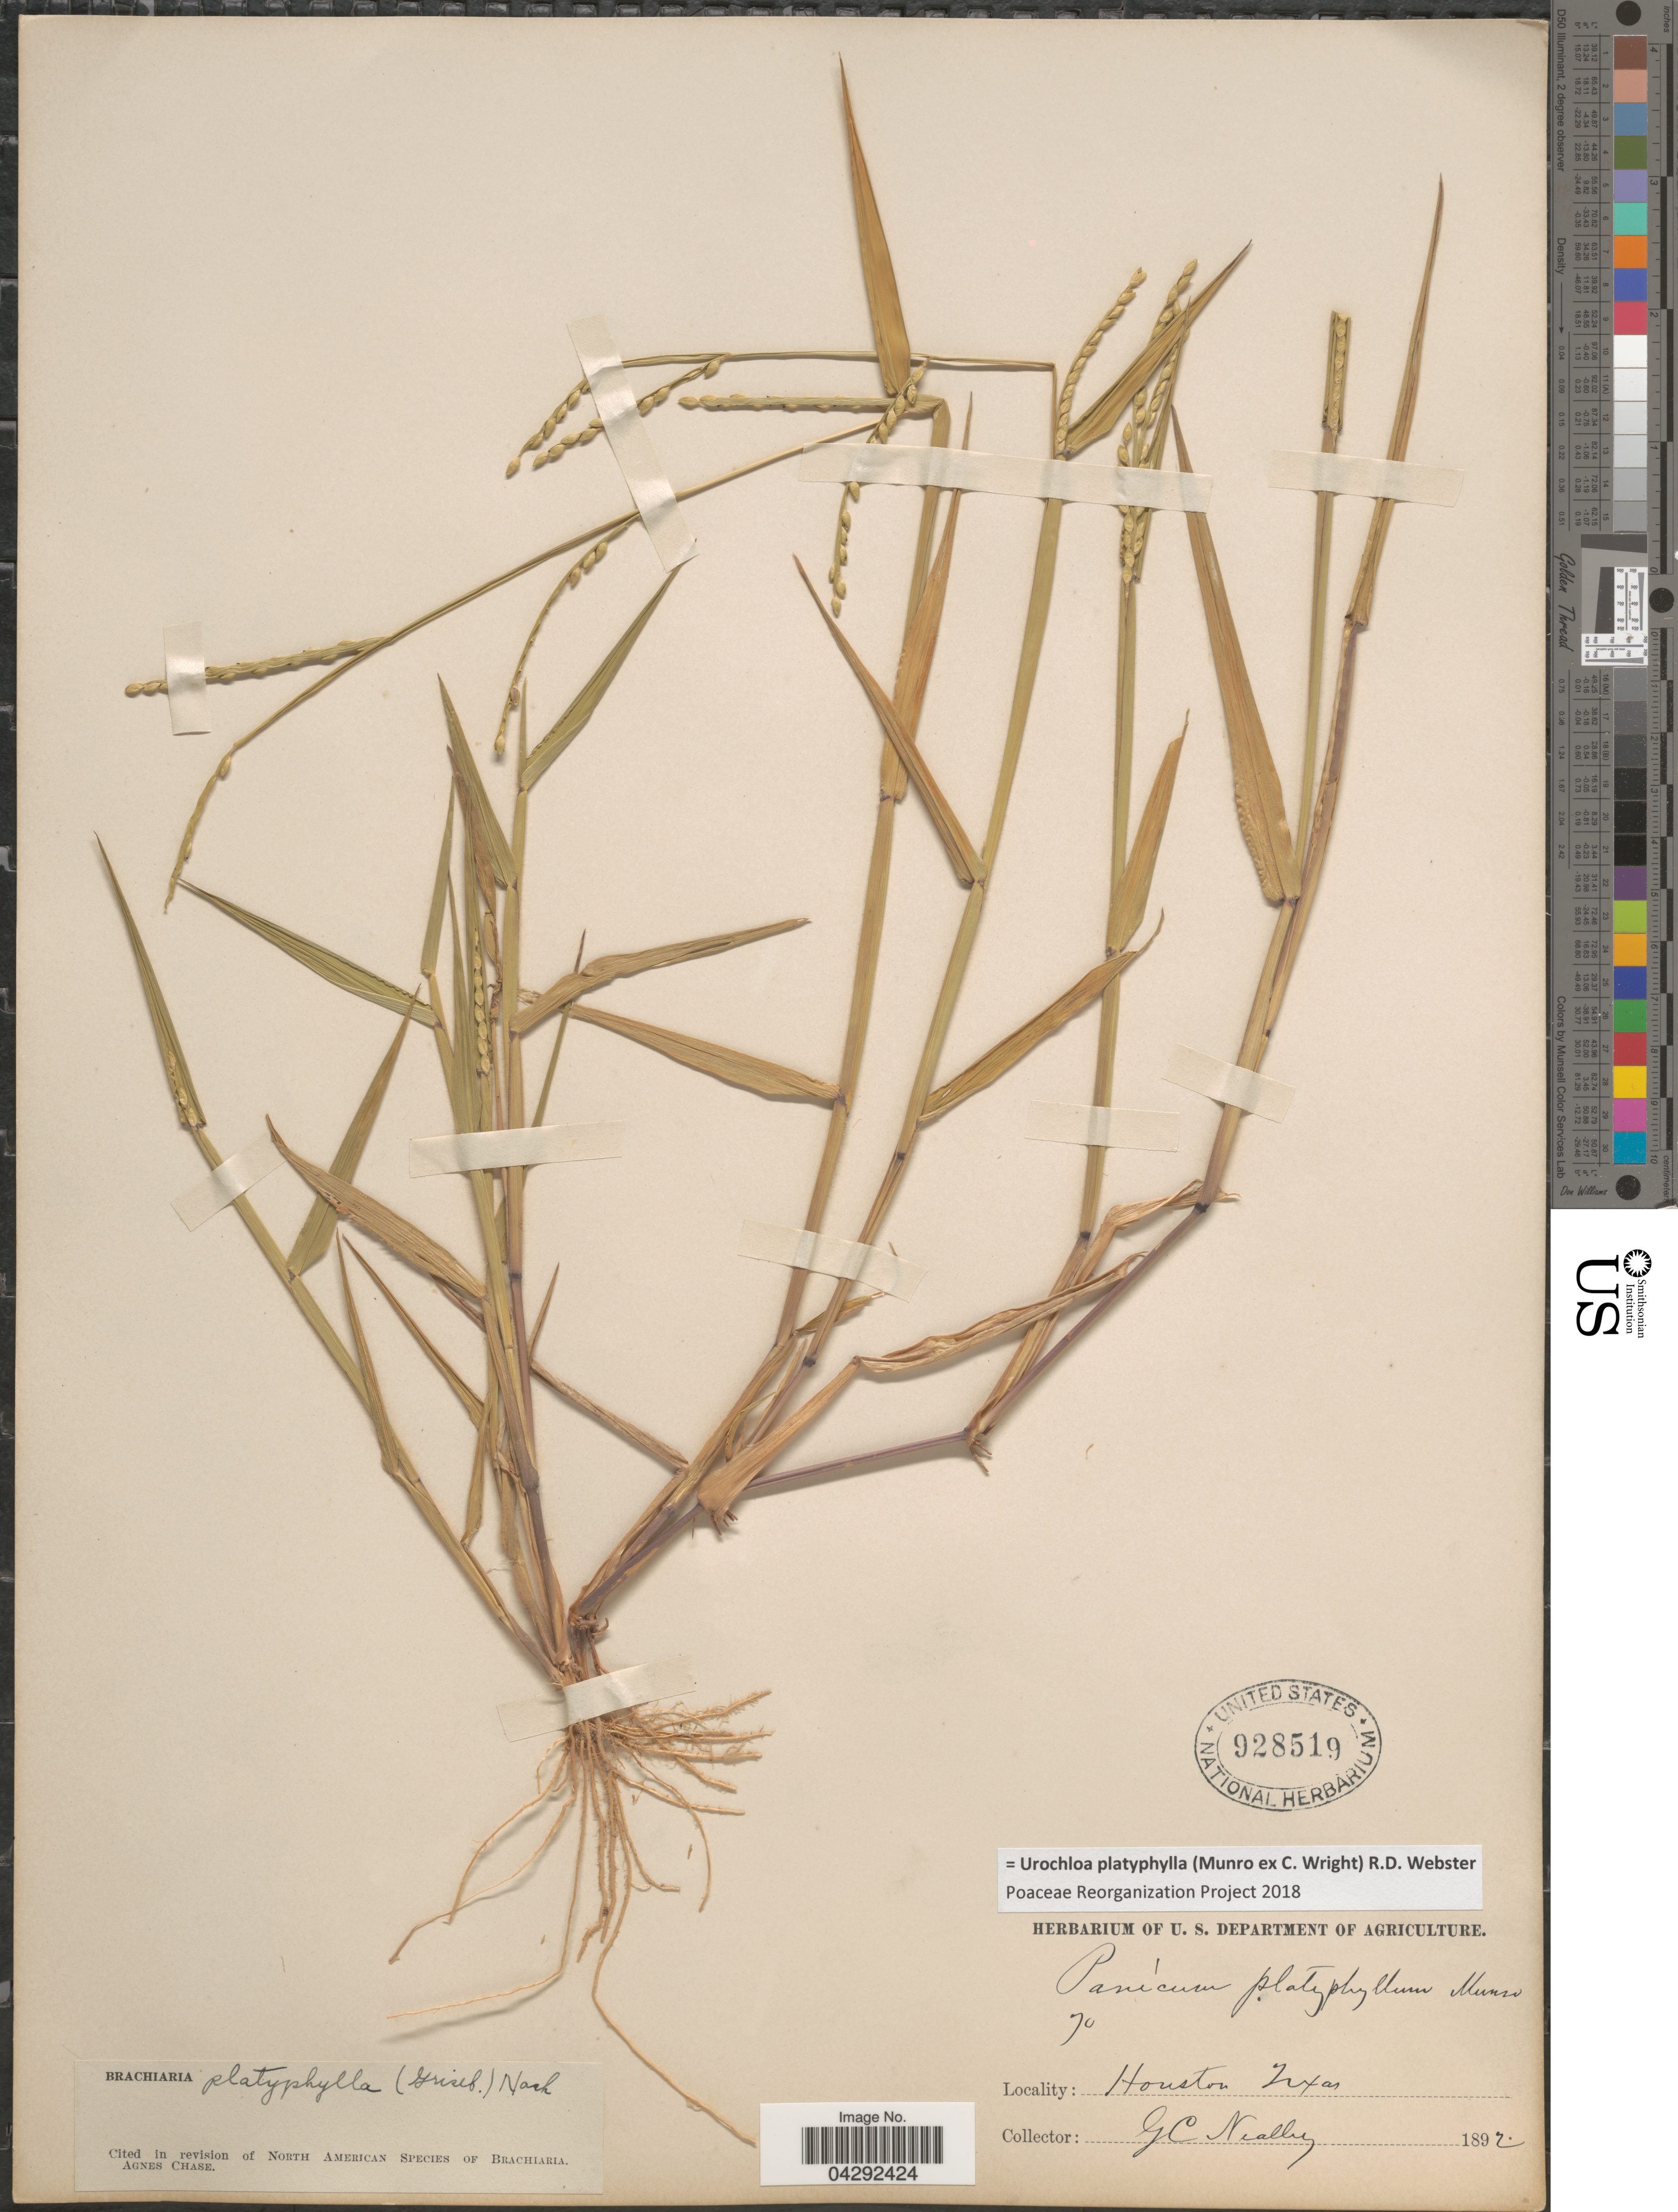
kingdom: Plantae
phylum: Tracheophyta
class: Liliopsida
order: Poales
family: Poaceae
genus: Urochloa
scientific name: Urochloa platyphylla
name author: (Munro ex C. Wright) R.D. Webster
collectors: G. C. Nealley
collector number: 70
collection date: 1892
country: United States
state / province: Texas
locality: Houston.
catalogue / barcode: US 928519